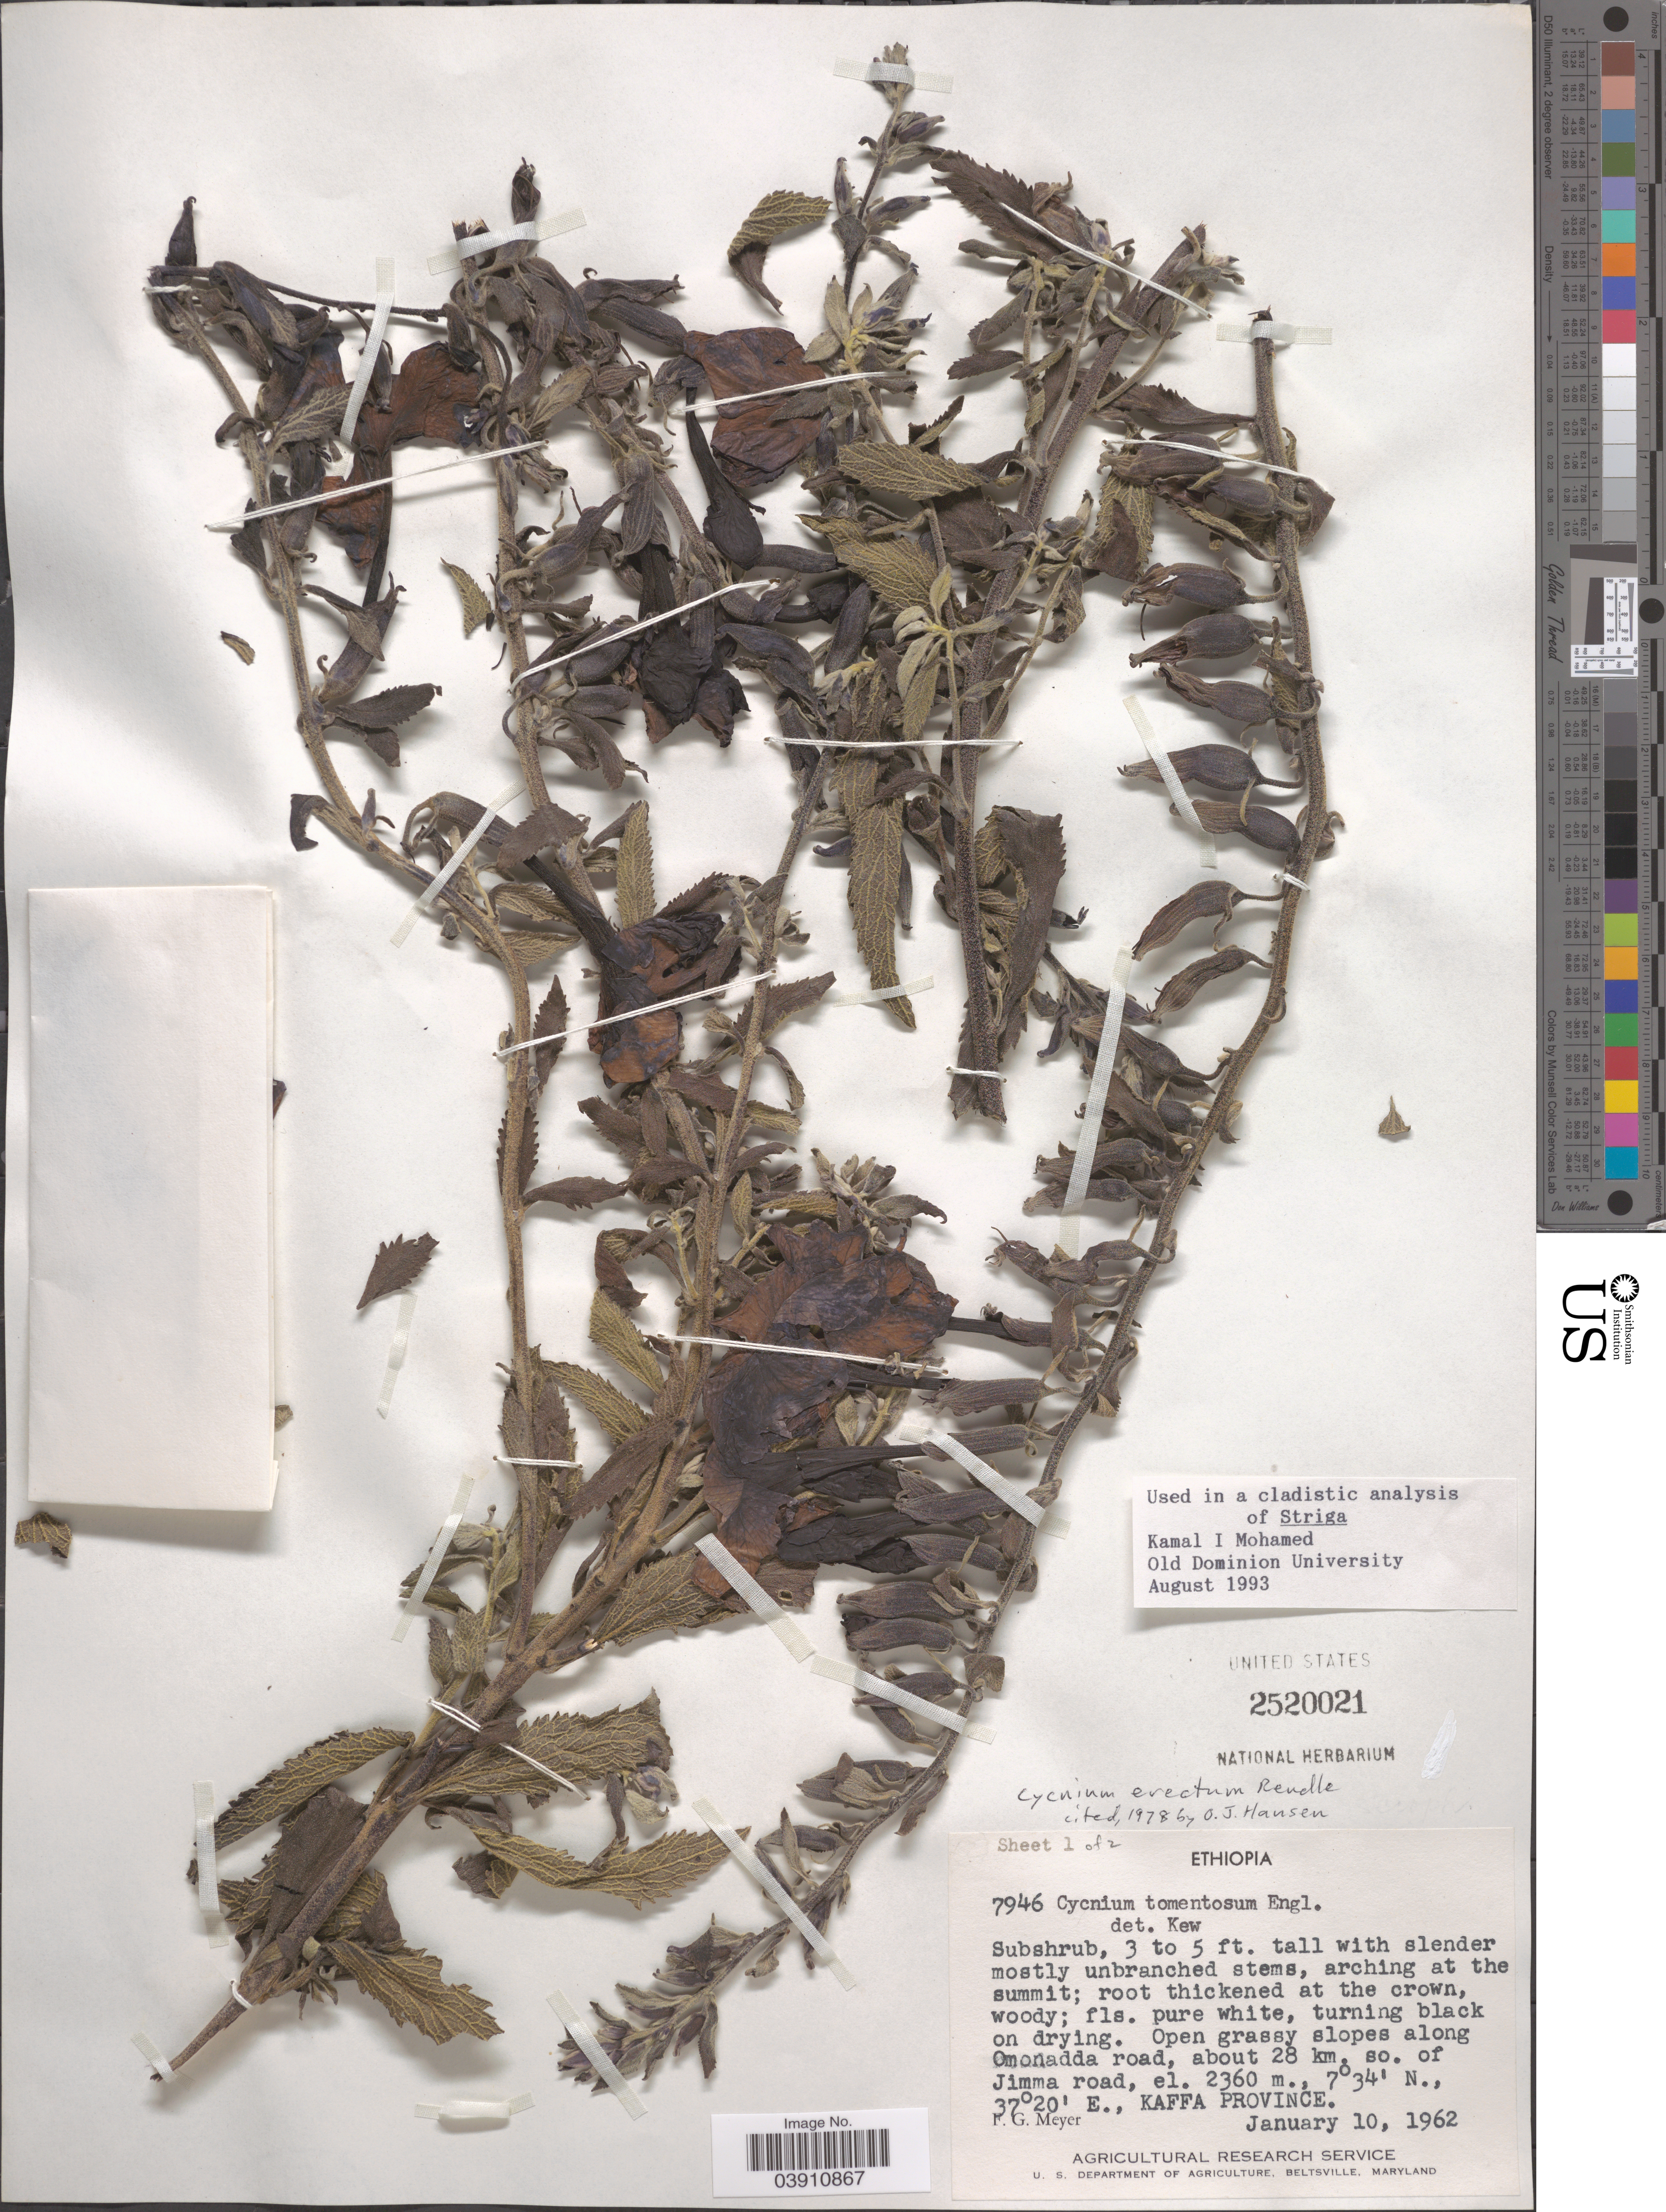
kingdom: Plantae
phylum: Tracheophyta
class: Magnoliopsida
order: Lamiales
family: Orobanchaceae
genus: Cycnium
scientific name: Cycnium erectum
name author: Rendle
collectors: F. G. Meyer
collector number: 7946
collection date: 1962-01-10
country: Ethiopia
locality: Open grassy slopes along Omonadda road, about 28 km. so. of Jimma road. Kaffa Province.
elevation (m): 2360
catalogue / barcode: US 2520021